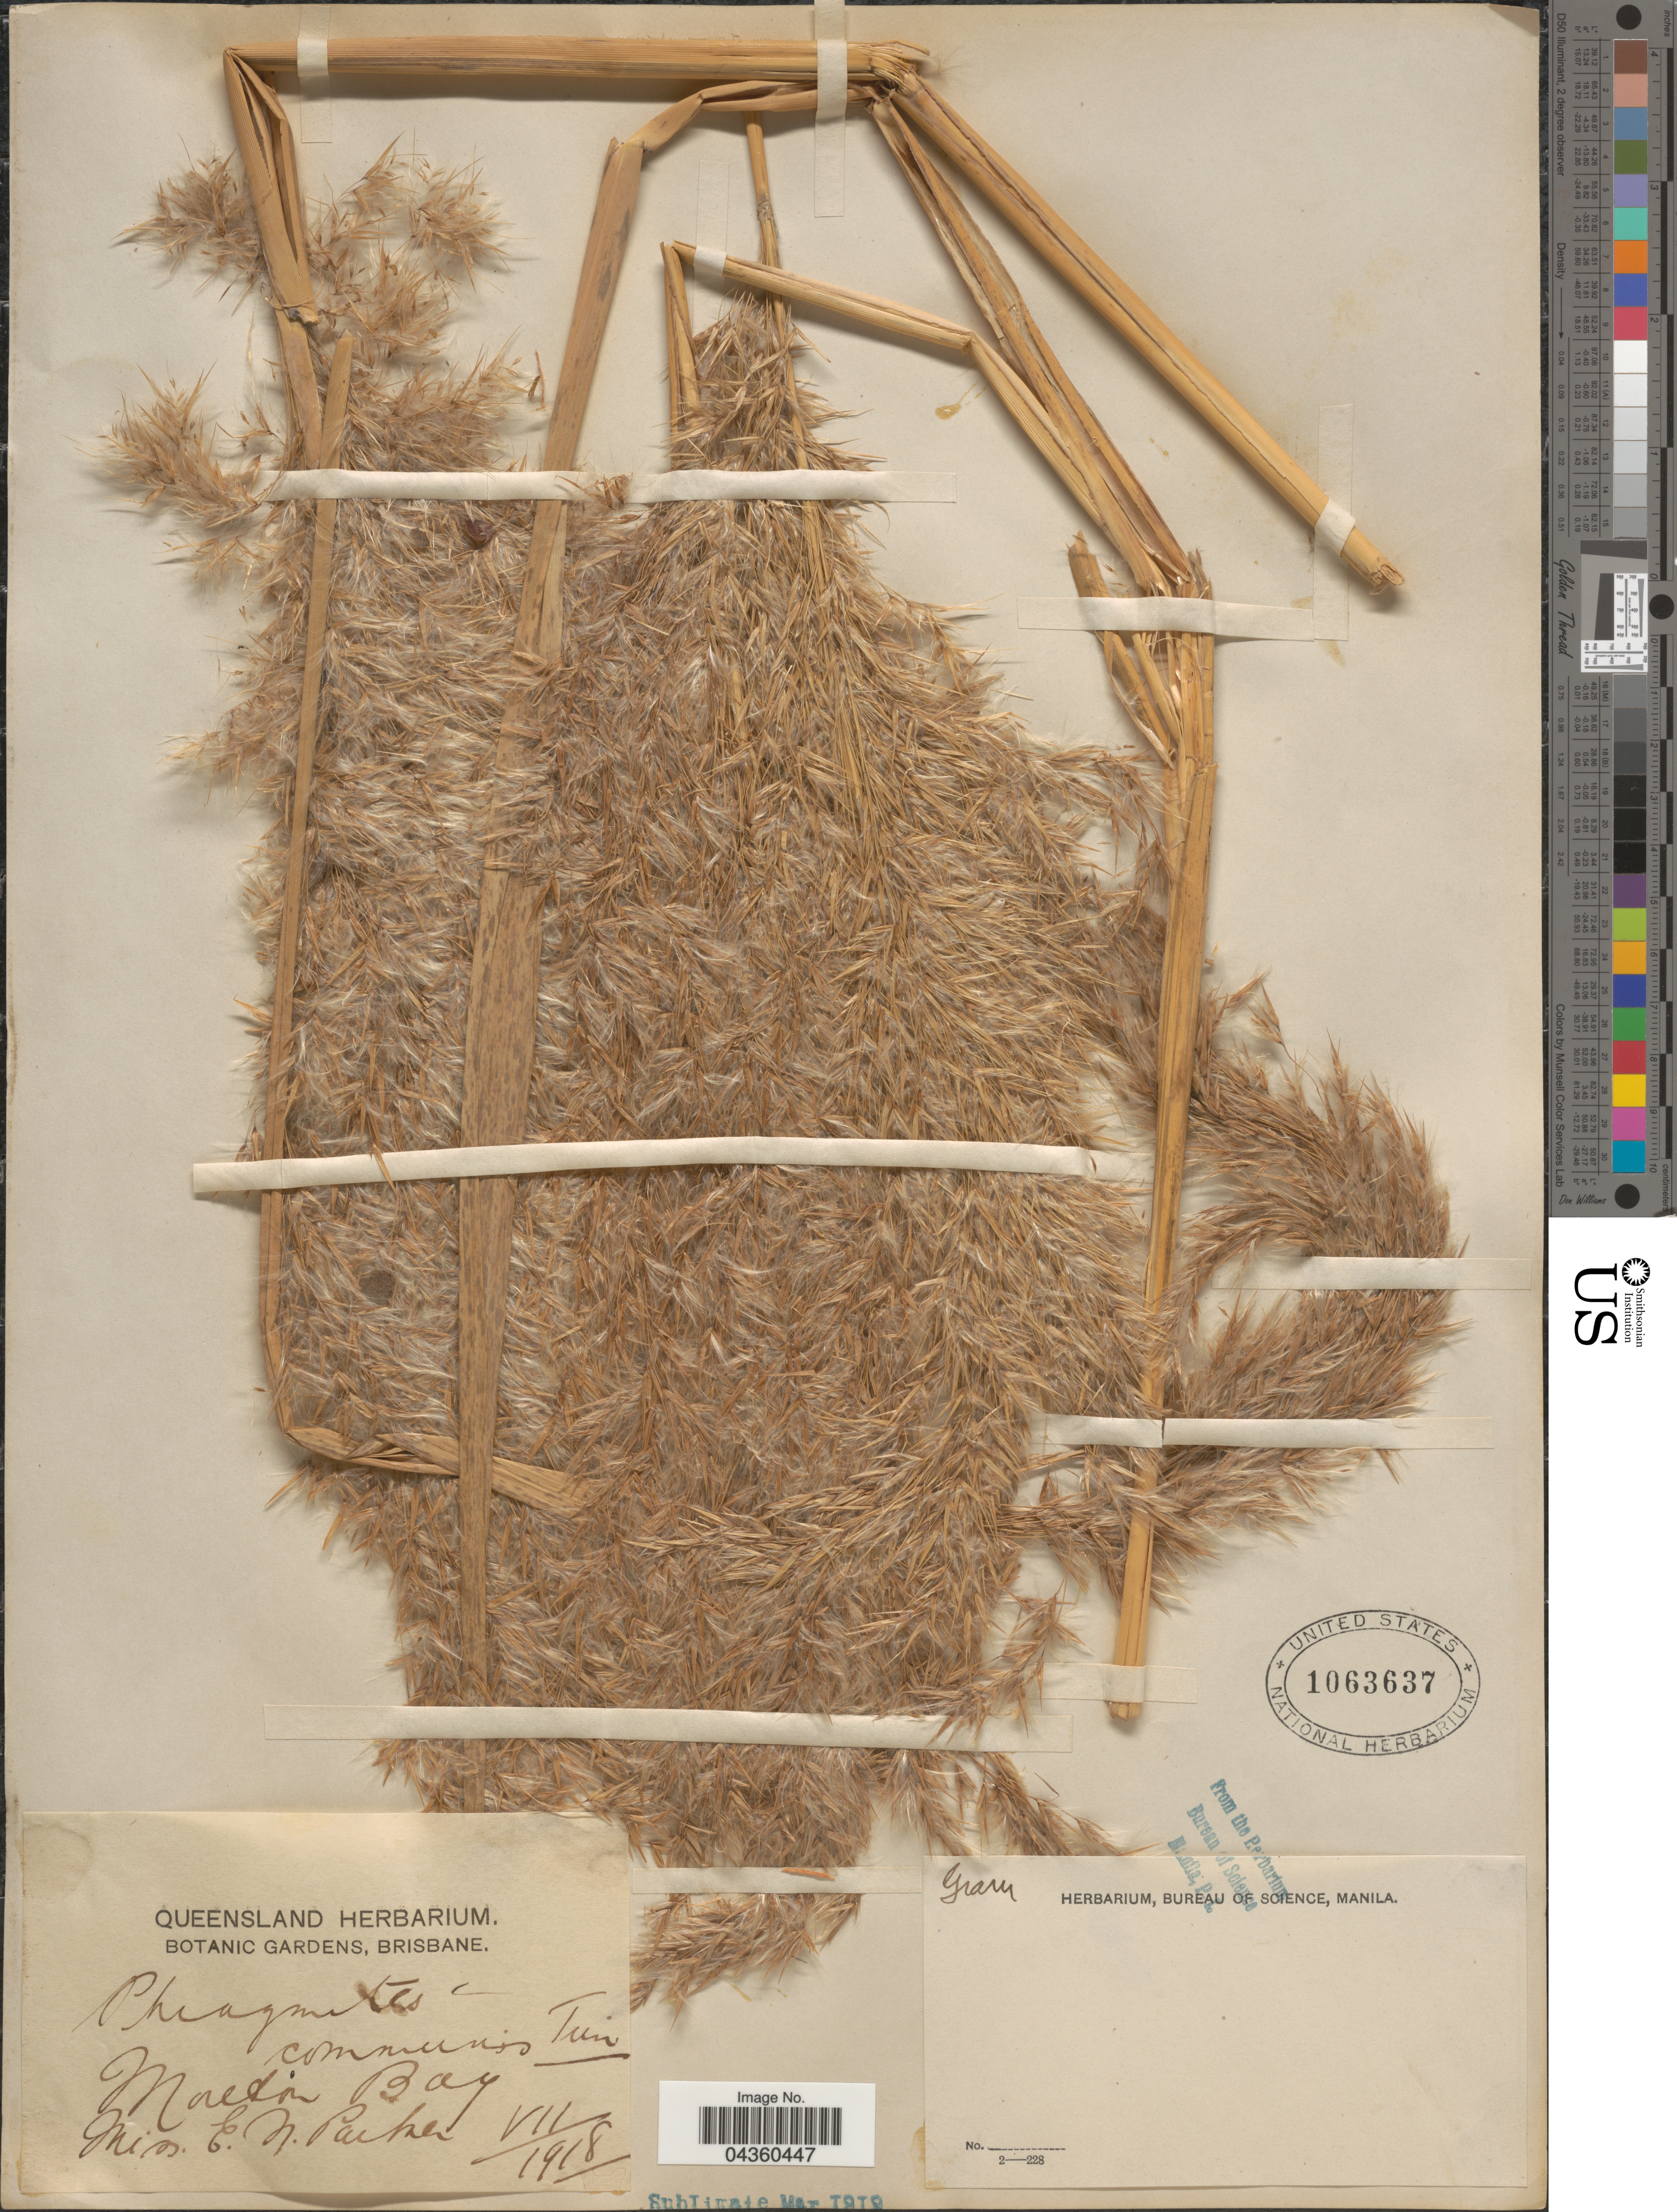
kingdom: Plantae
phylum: Tracheophyta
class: Liliopsida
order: Poales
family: Poaceae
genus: Phragmites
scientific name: Phragmites australis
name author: (Cav.) Trin. ex Steud.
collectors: E. Parker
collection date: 1918-07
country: Australia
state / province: Queensland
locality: Moreton Bay.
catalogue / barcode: US 1063637